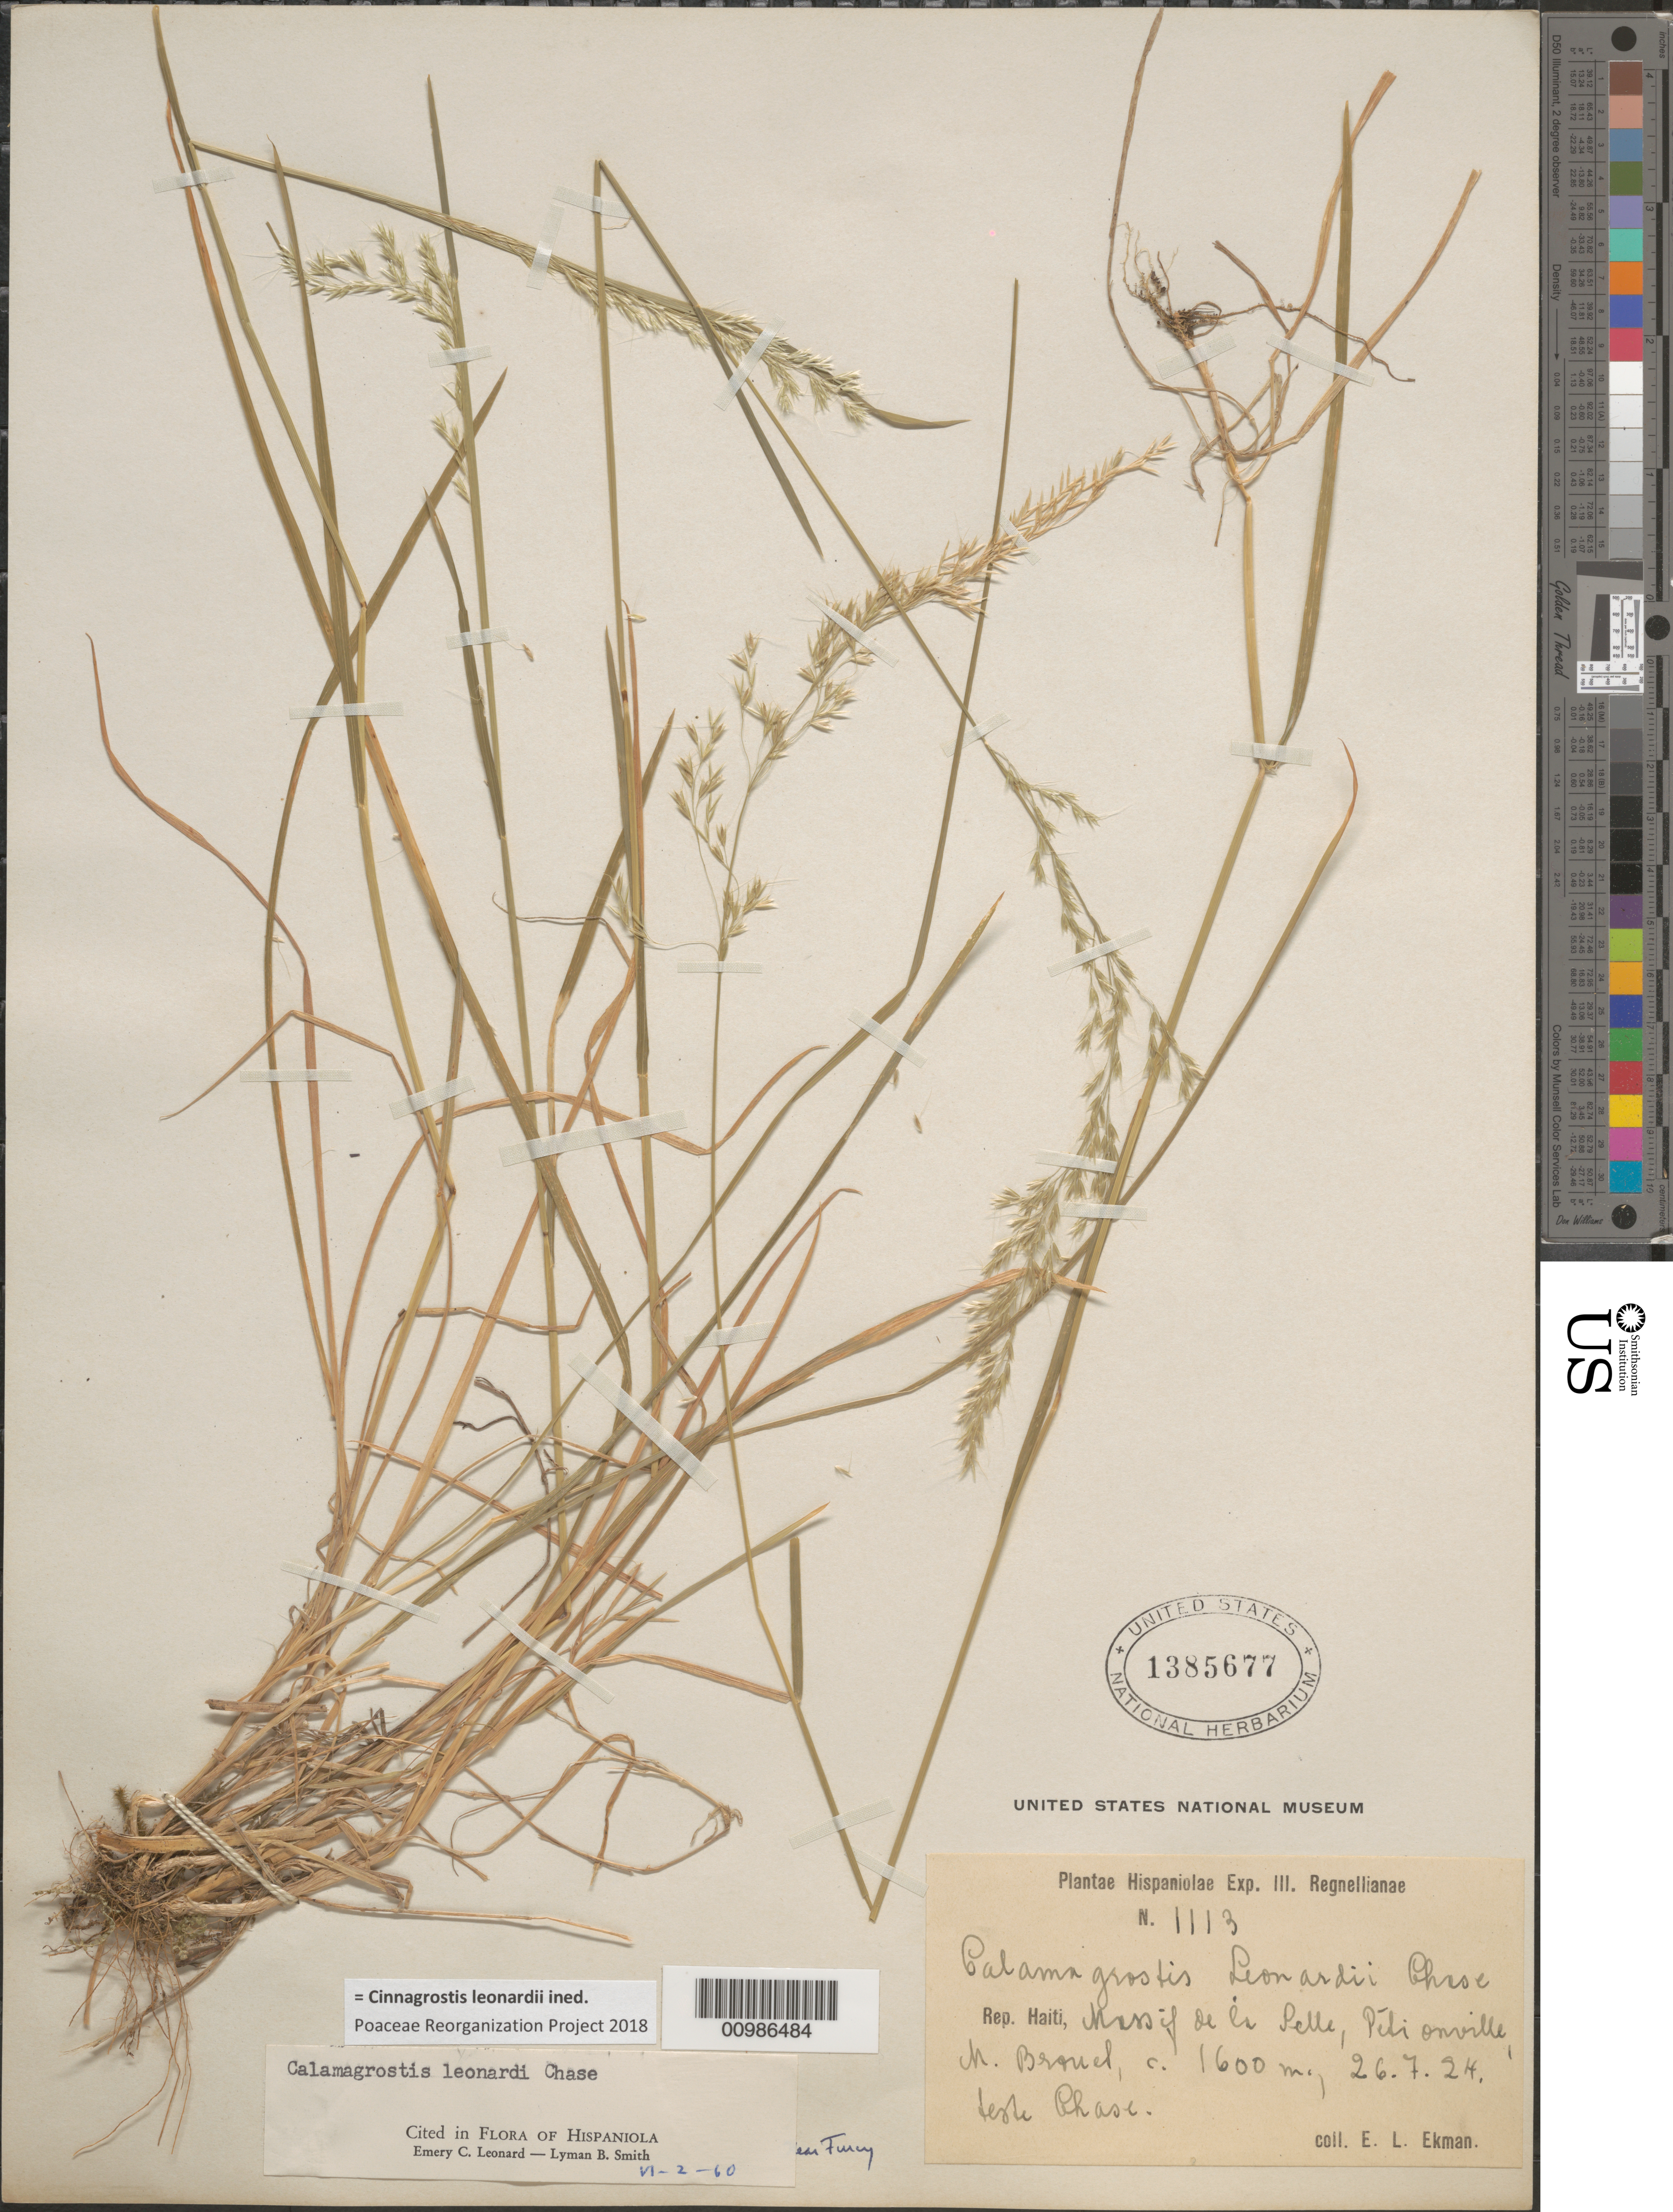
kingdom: Plantae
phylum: Tracheophyta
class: Liliopsida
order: Poales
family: Poaceae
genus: Cinnagrostis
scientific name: Cinnagrostis leonardii ined.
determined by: Poaceae Reorganization Project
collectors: E. L. Ekman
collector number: H 1113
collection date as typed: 26 Jul 1924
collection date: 1924-07-26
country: Haiti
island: Hispaniola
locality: Massif de la Pelle, Petionville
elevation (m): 1600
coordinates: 0 N, 0 E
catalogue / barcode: US 1385677